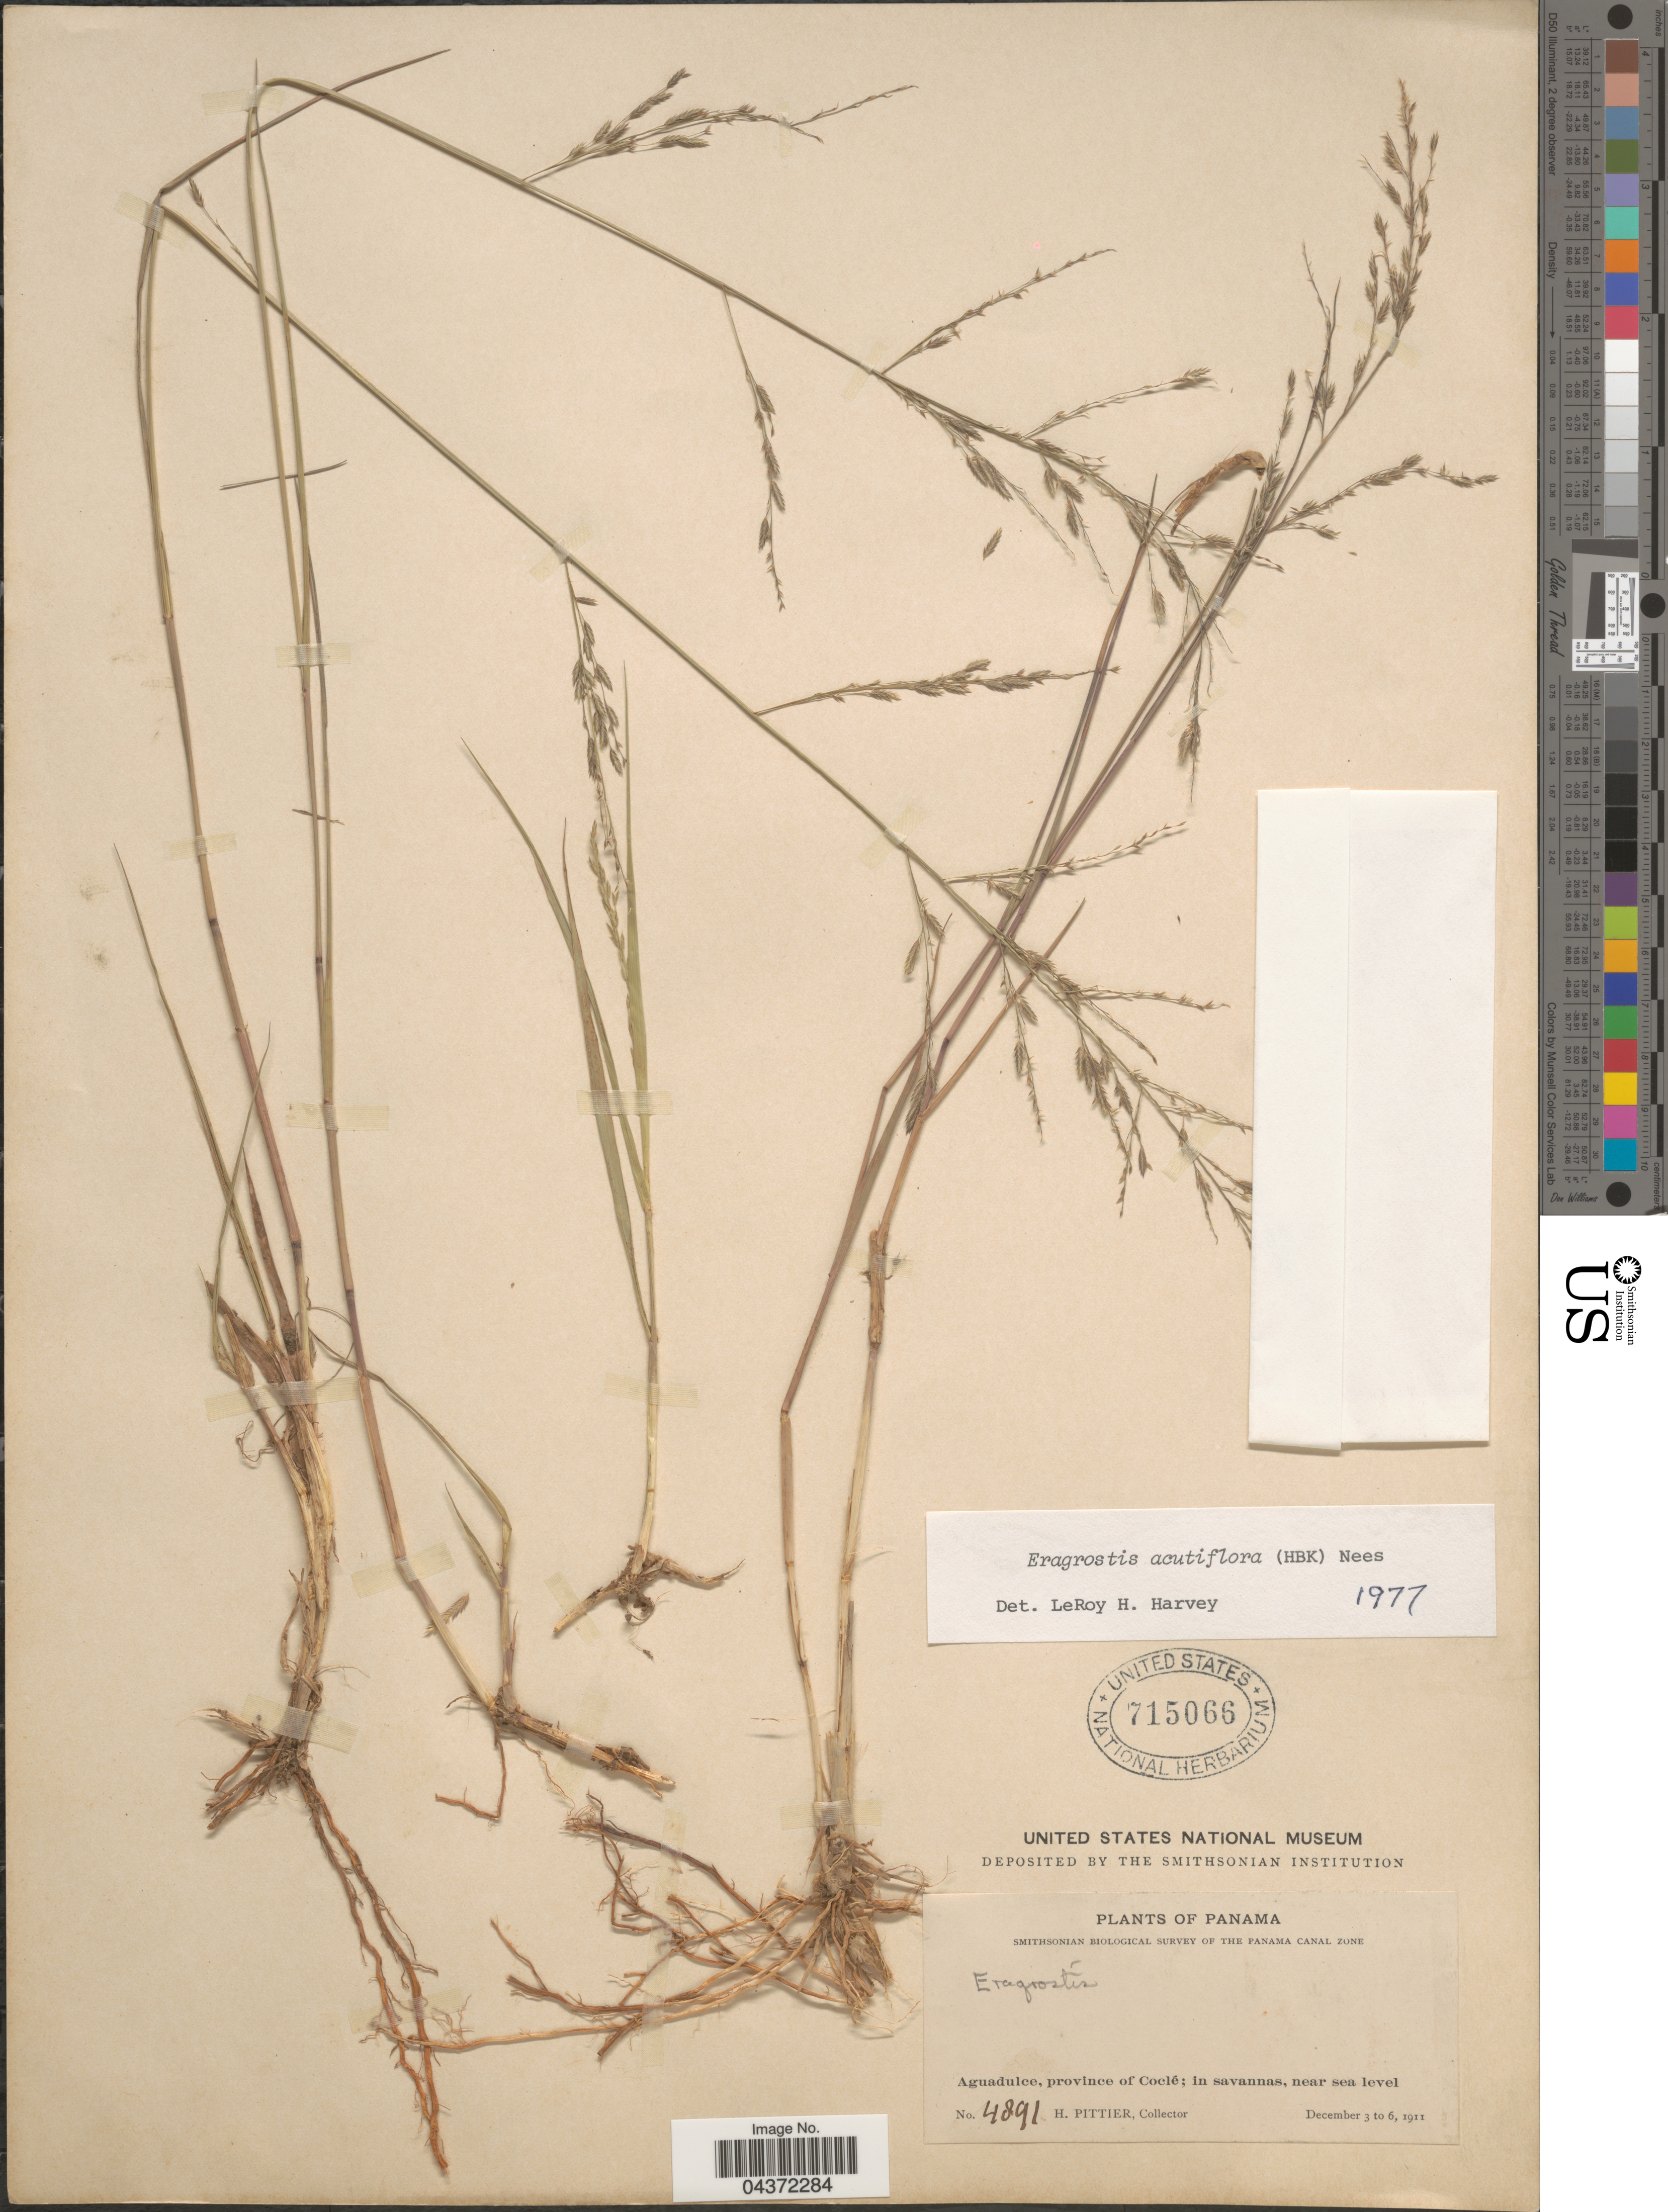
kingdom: Plantae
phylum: Tracheophyta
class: Liliopsida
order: Poales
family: Poaceae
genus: Eragrostis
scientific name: Eragrostis acutiflora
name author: (Kunth) Nees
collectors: H. F. Pittier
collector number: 4891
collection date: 1911-12-03/1911-12-06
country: Panama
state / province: Cocle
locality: Smithsonian Biological Survey of the Panama Canal Zone. Aguadulce, province of Coclé.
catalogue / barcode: US 715066